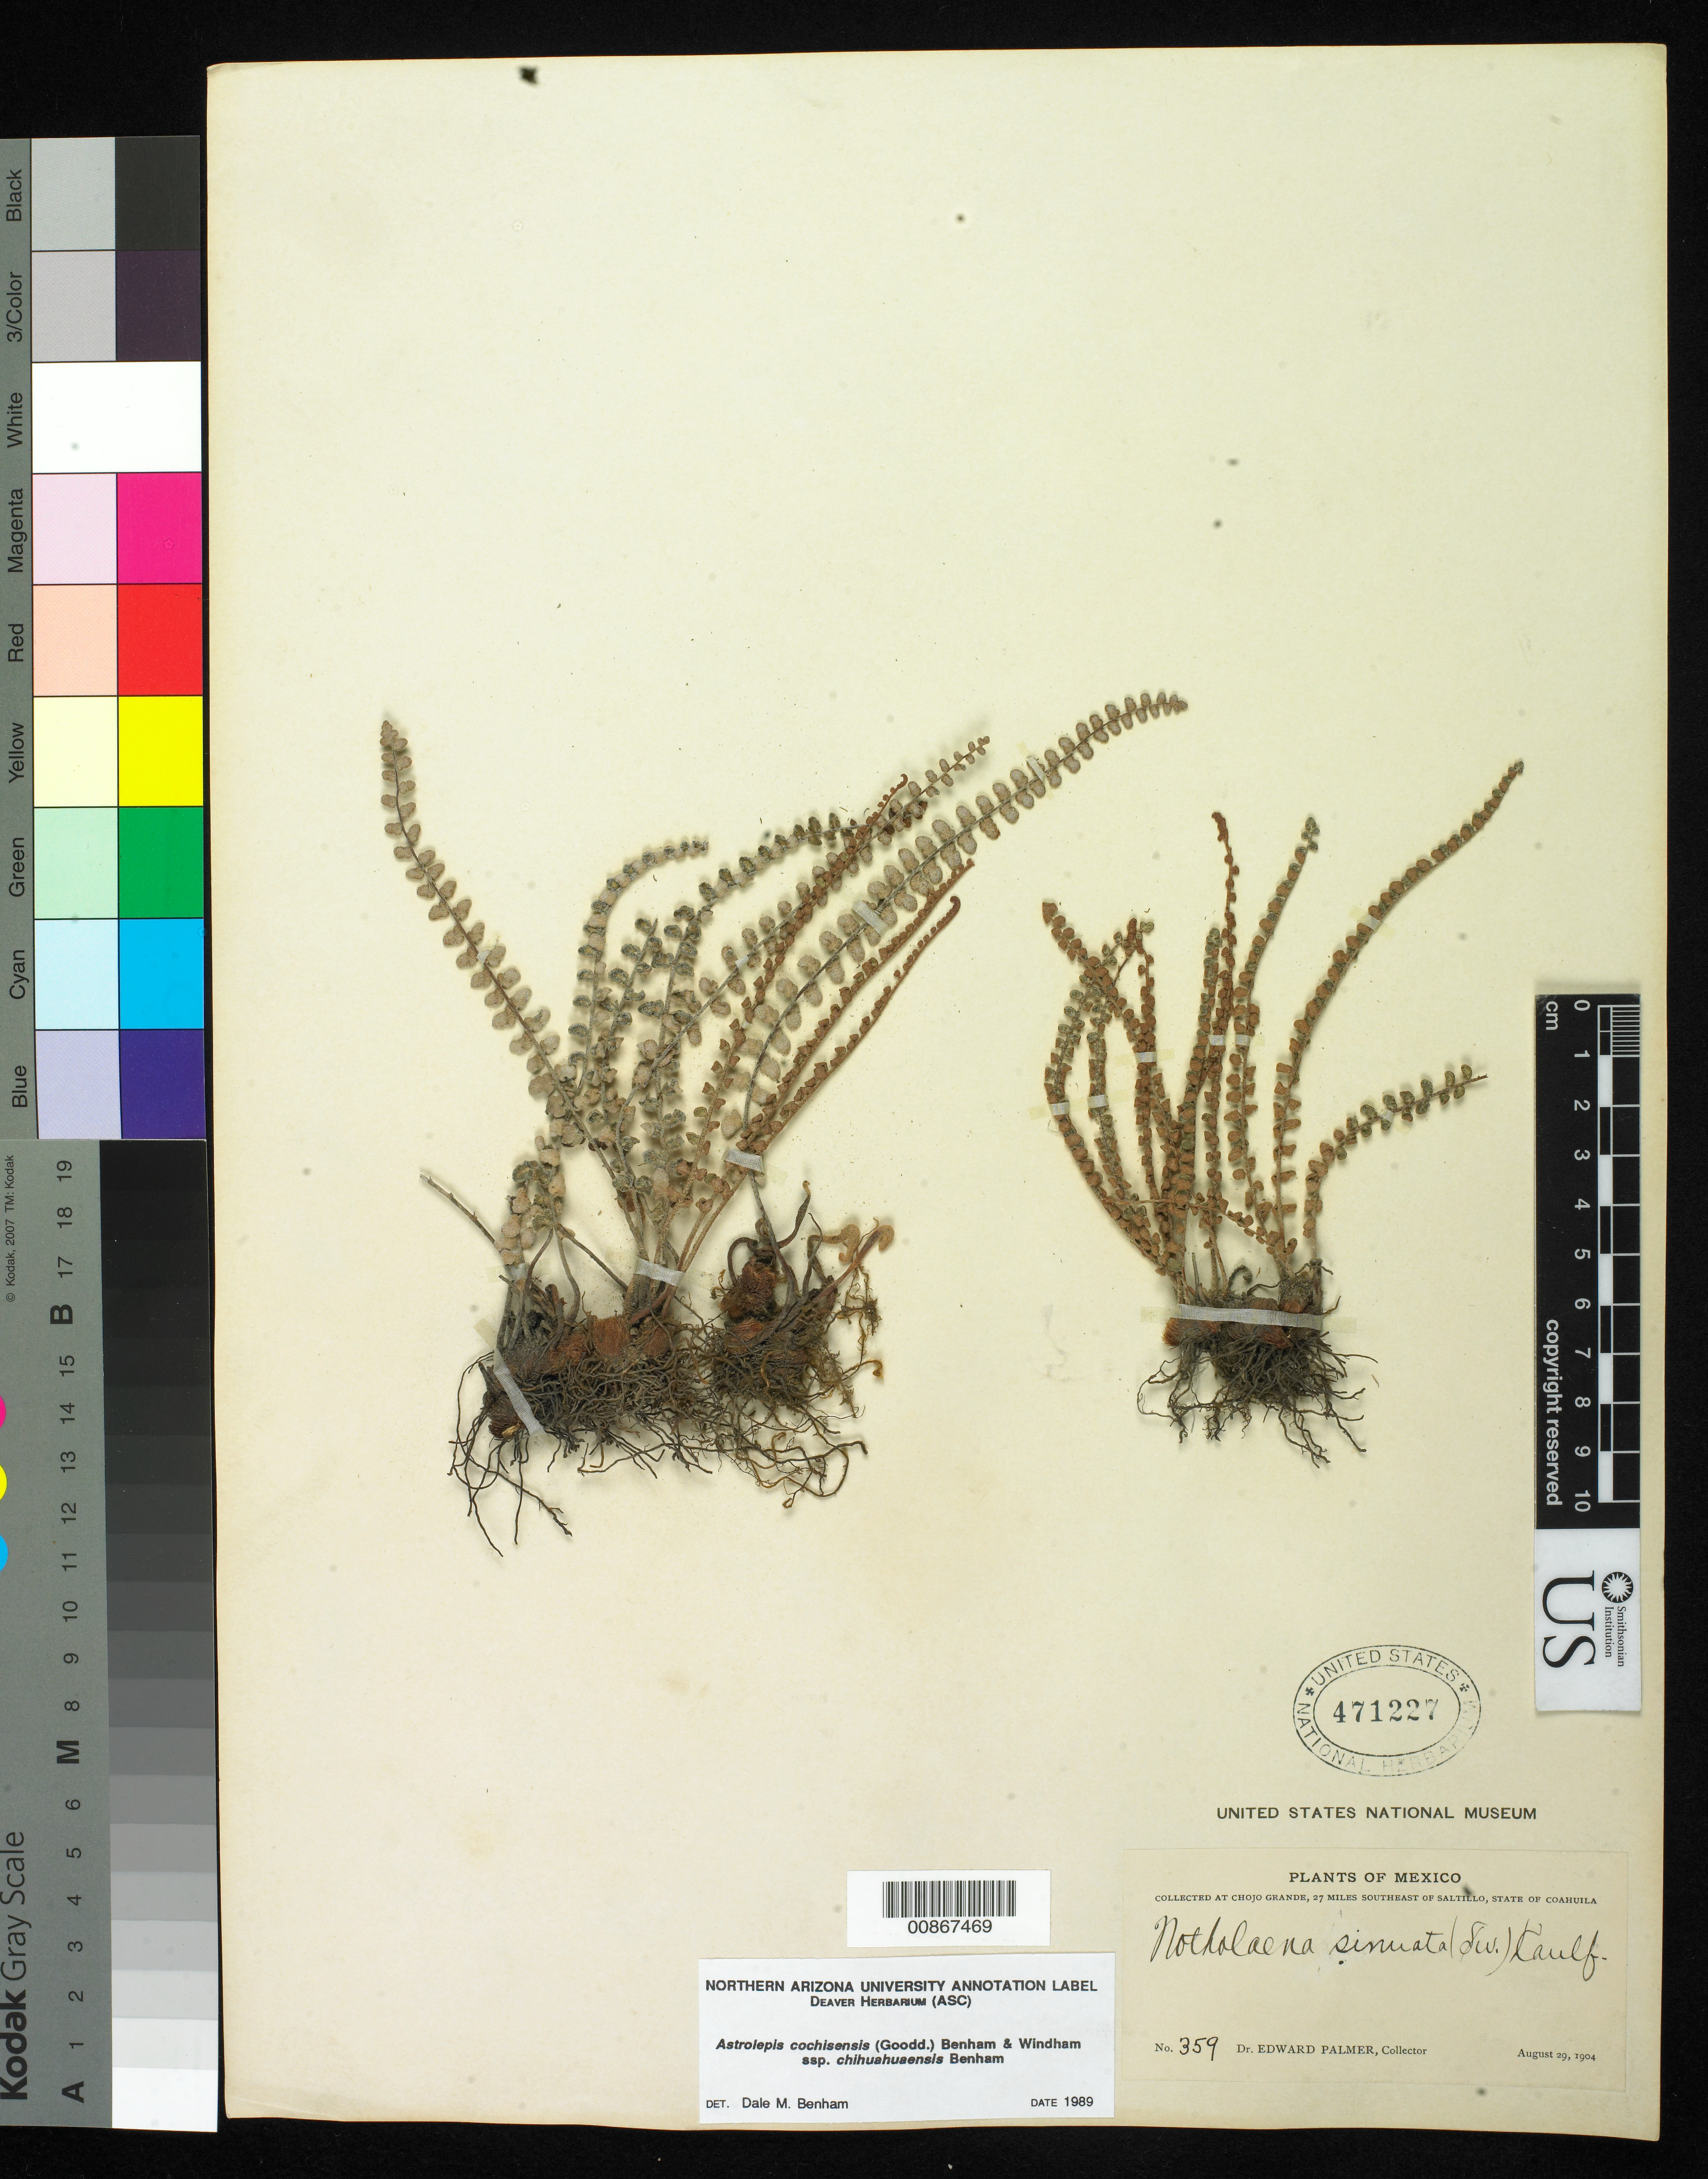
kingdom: Plantae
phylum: Tracheophyta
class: Polypodiopsida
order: Polypodiales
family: Pteridaceae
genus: Astrolepis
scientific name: Astrolepis cochisensis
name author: (C.O. Goodd.) D.M. Benham & Windham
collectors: E. Palmer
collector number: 359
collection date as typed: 29 Aug 1904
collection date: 1904-08-29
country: Mexico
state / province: Coahuila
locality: Chojo Grande, 27 miles southeast of Saltillo, Coahuila.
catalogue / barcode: US 471227